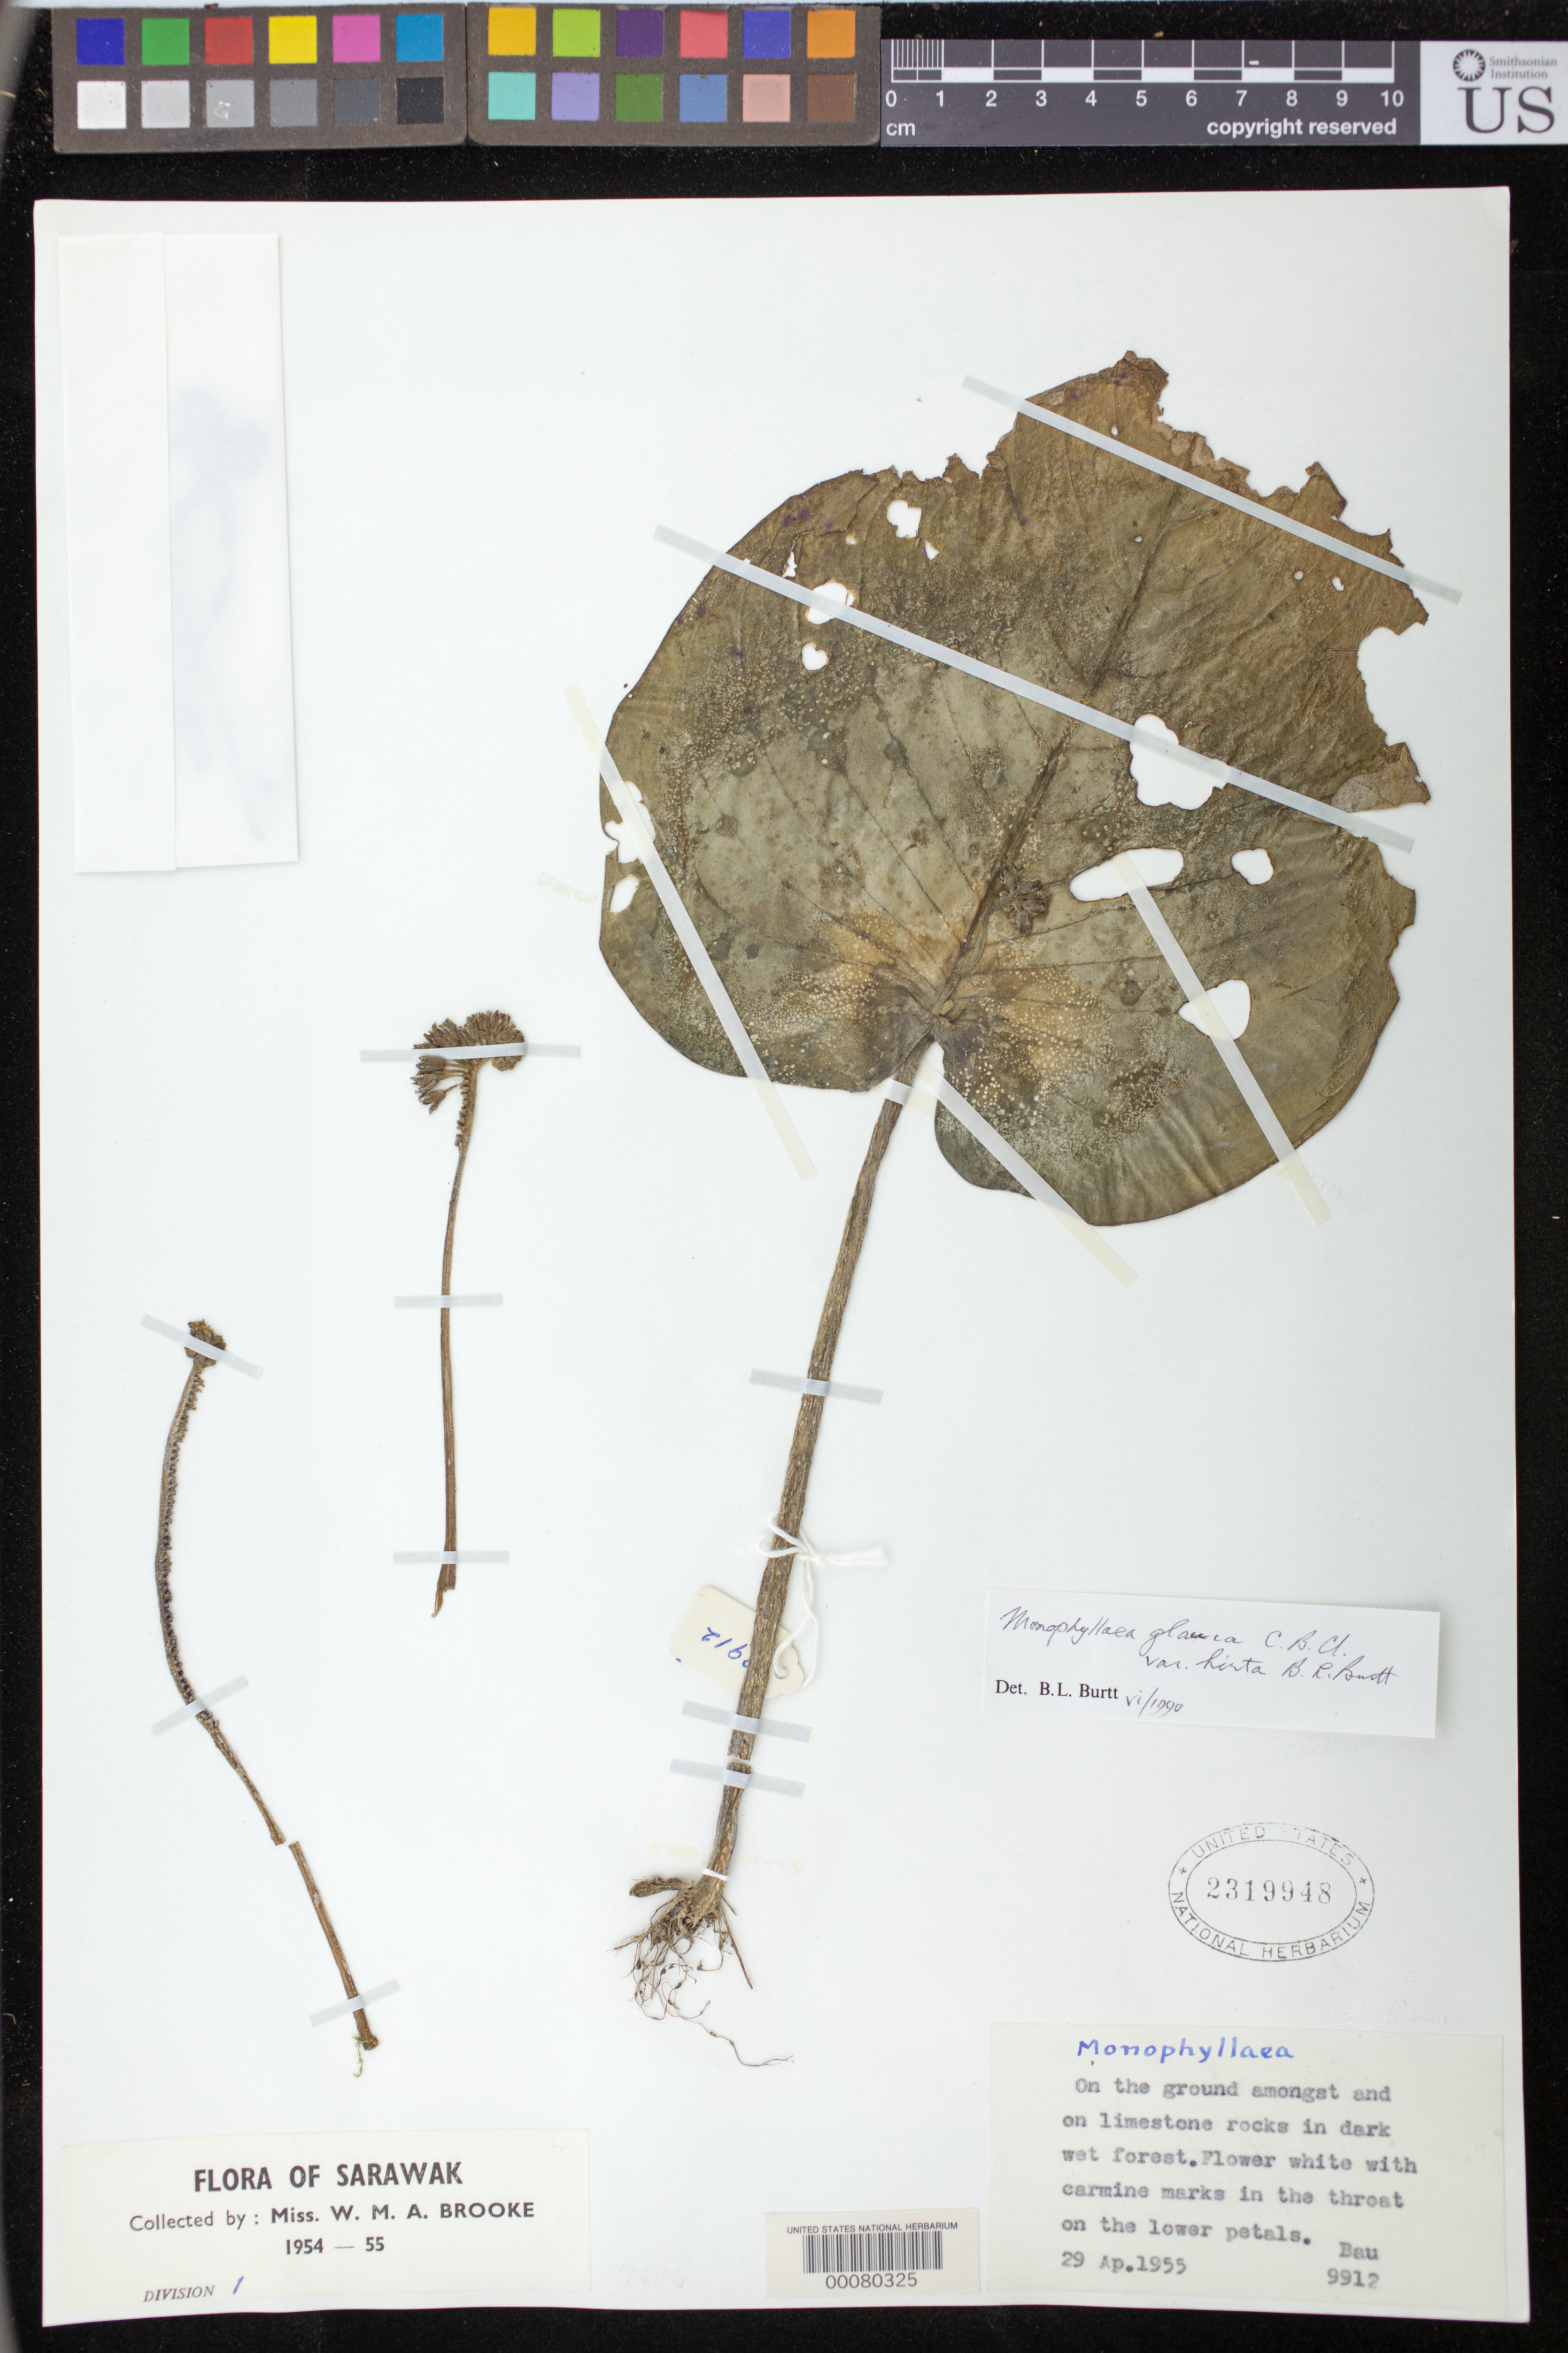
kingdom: Plantae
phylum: Tracheophyta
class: Magnoliopsida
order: Lamiales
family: Gesneriaceae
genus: Monophyllaea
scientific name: Monophyllaea glauca var. hirta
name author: B.L. Burtt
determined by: Burtt, B. L.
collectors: W. Brooke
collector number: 9912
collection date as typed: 29 Apr 1955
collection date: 1955-04-29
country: Malaysia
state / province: Sarawak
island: Borneo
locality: Bau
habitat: On the ground amongst and on limestone rocks in dark wet forest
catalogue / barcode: US 2319948